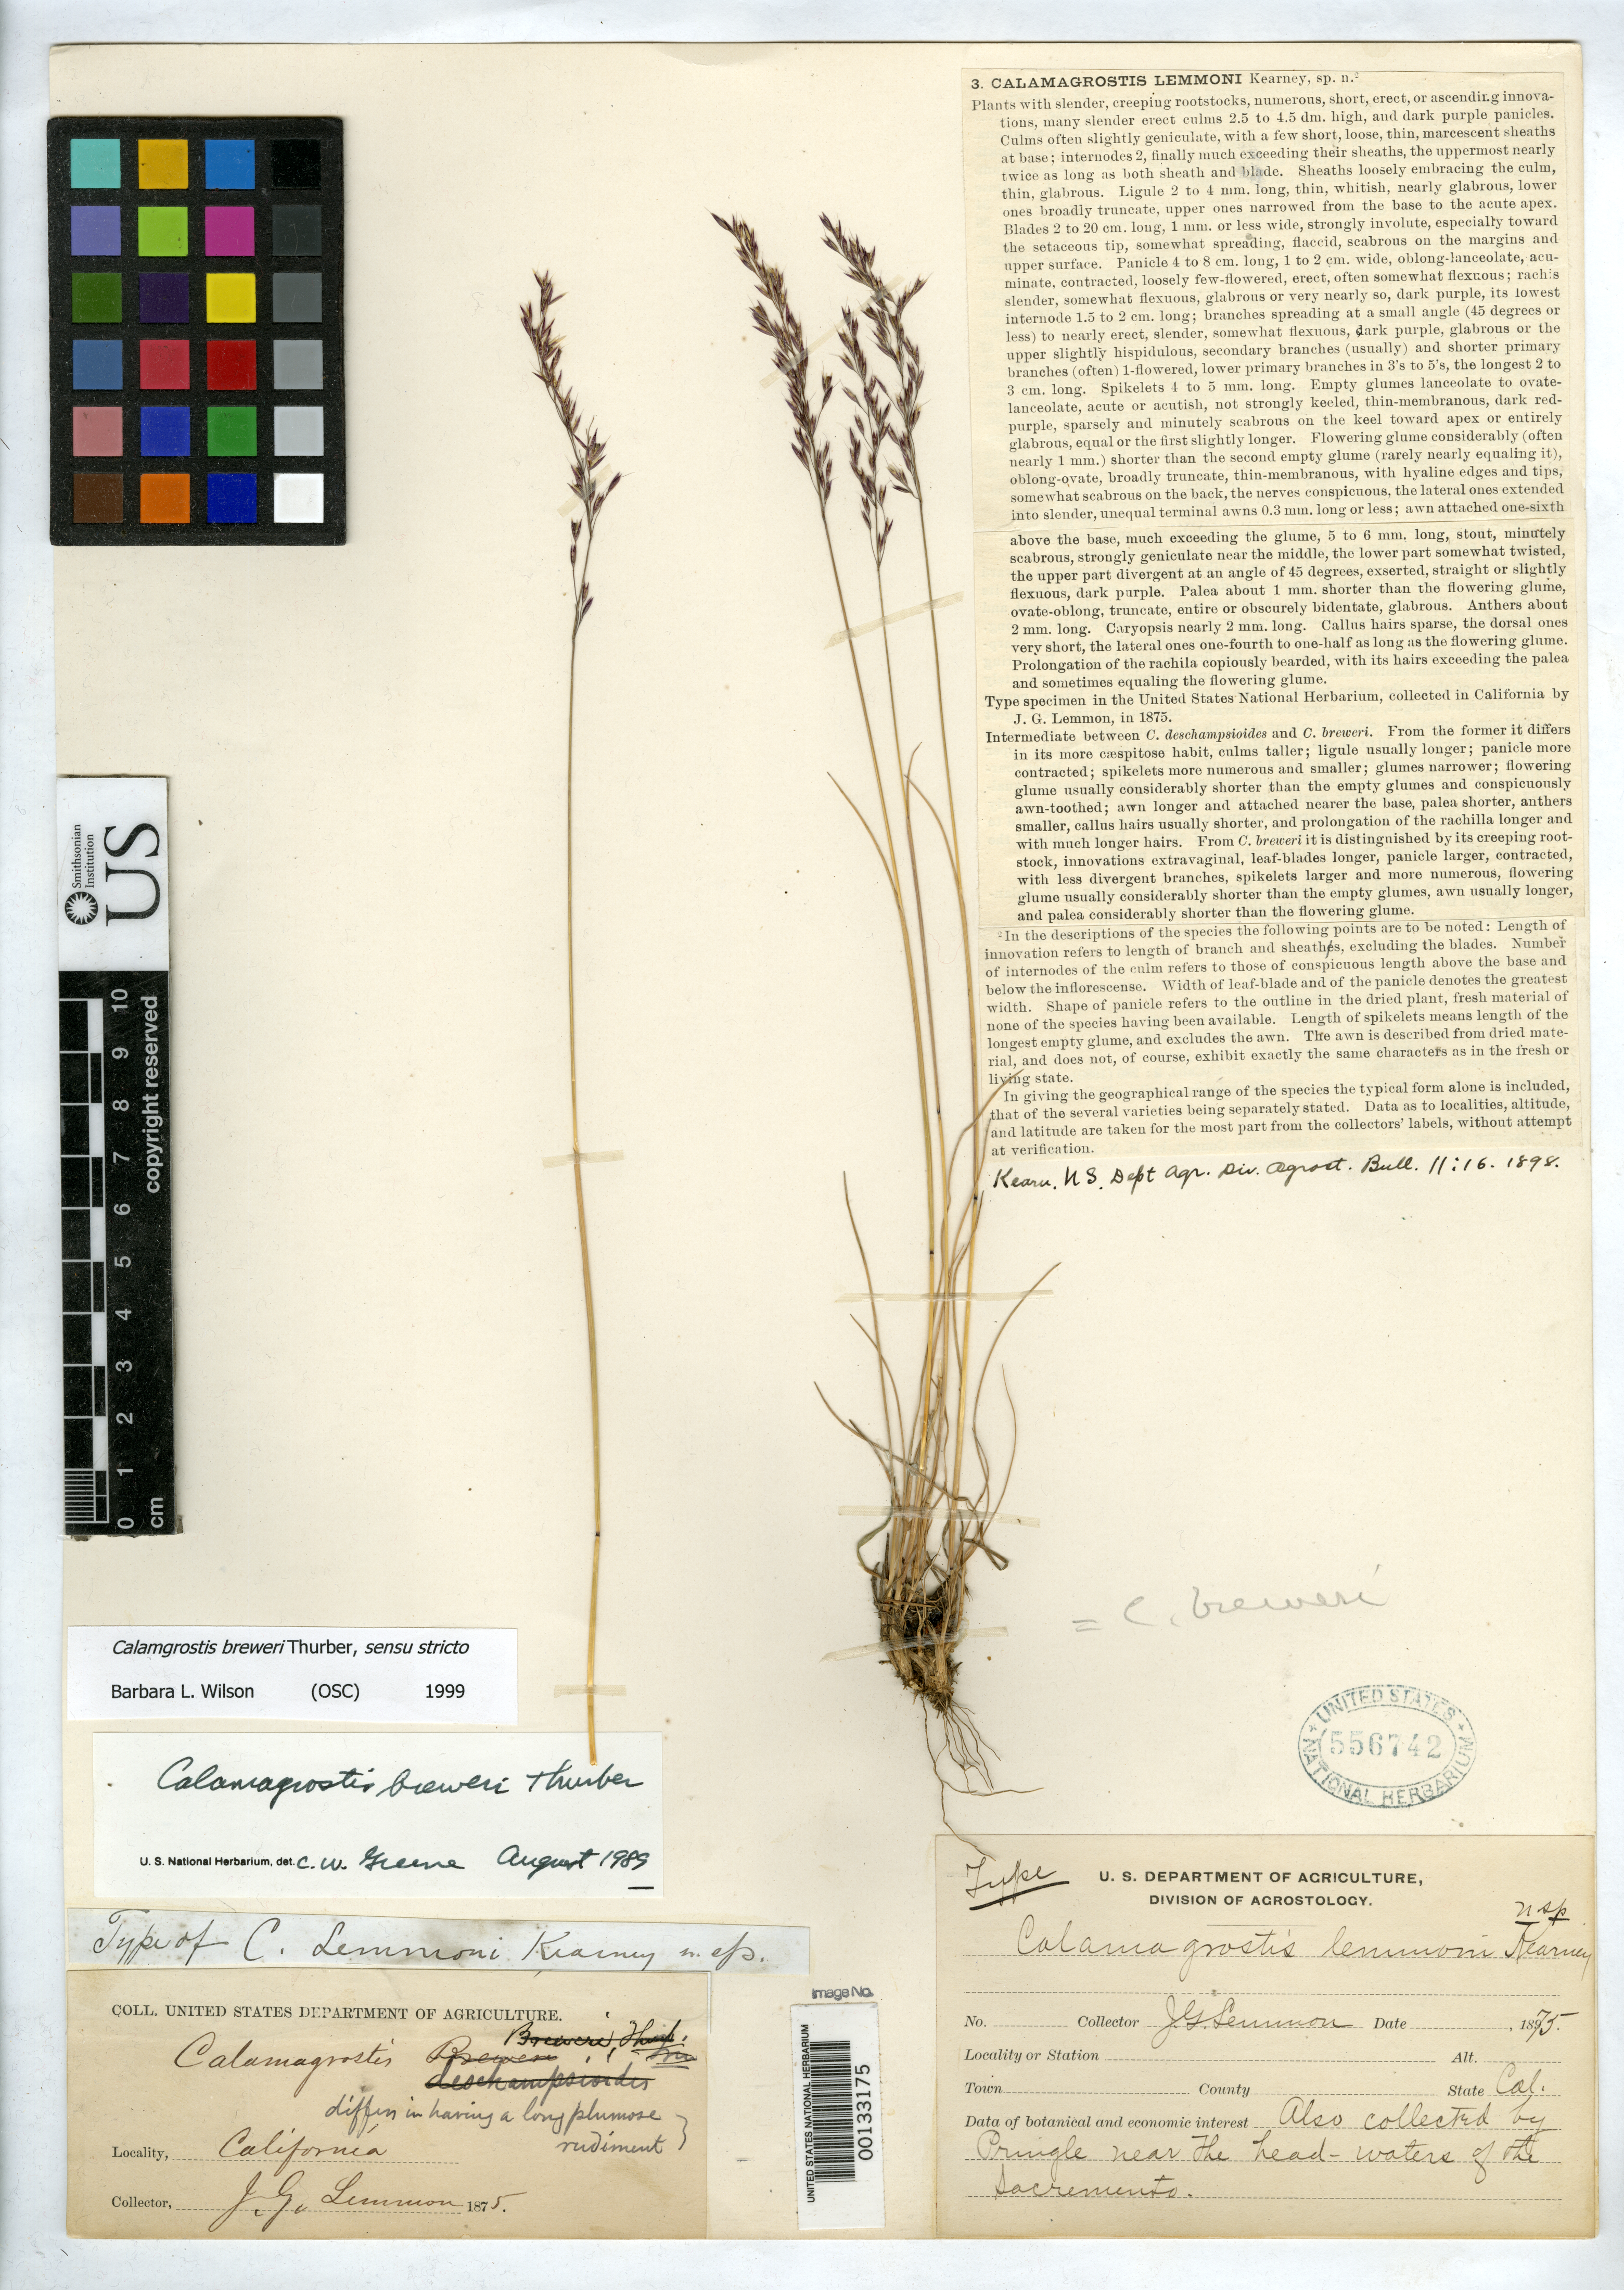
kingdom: Plantae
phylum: Tracheophyta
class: Liliopsida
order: Poales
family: Poaceae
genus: Calamagrostis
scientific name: Calamagrostis lemmonii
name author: Kearney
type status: Holotype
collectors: J. G. Lemmon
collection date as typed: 1875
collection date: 1875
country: United States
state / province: California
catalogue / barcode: US 556742